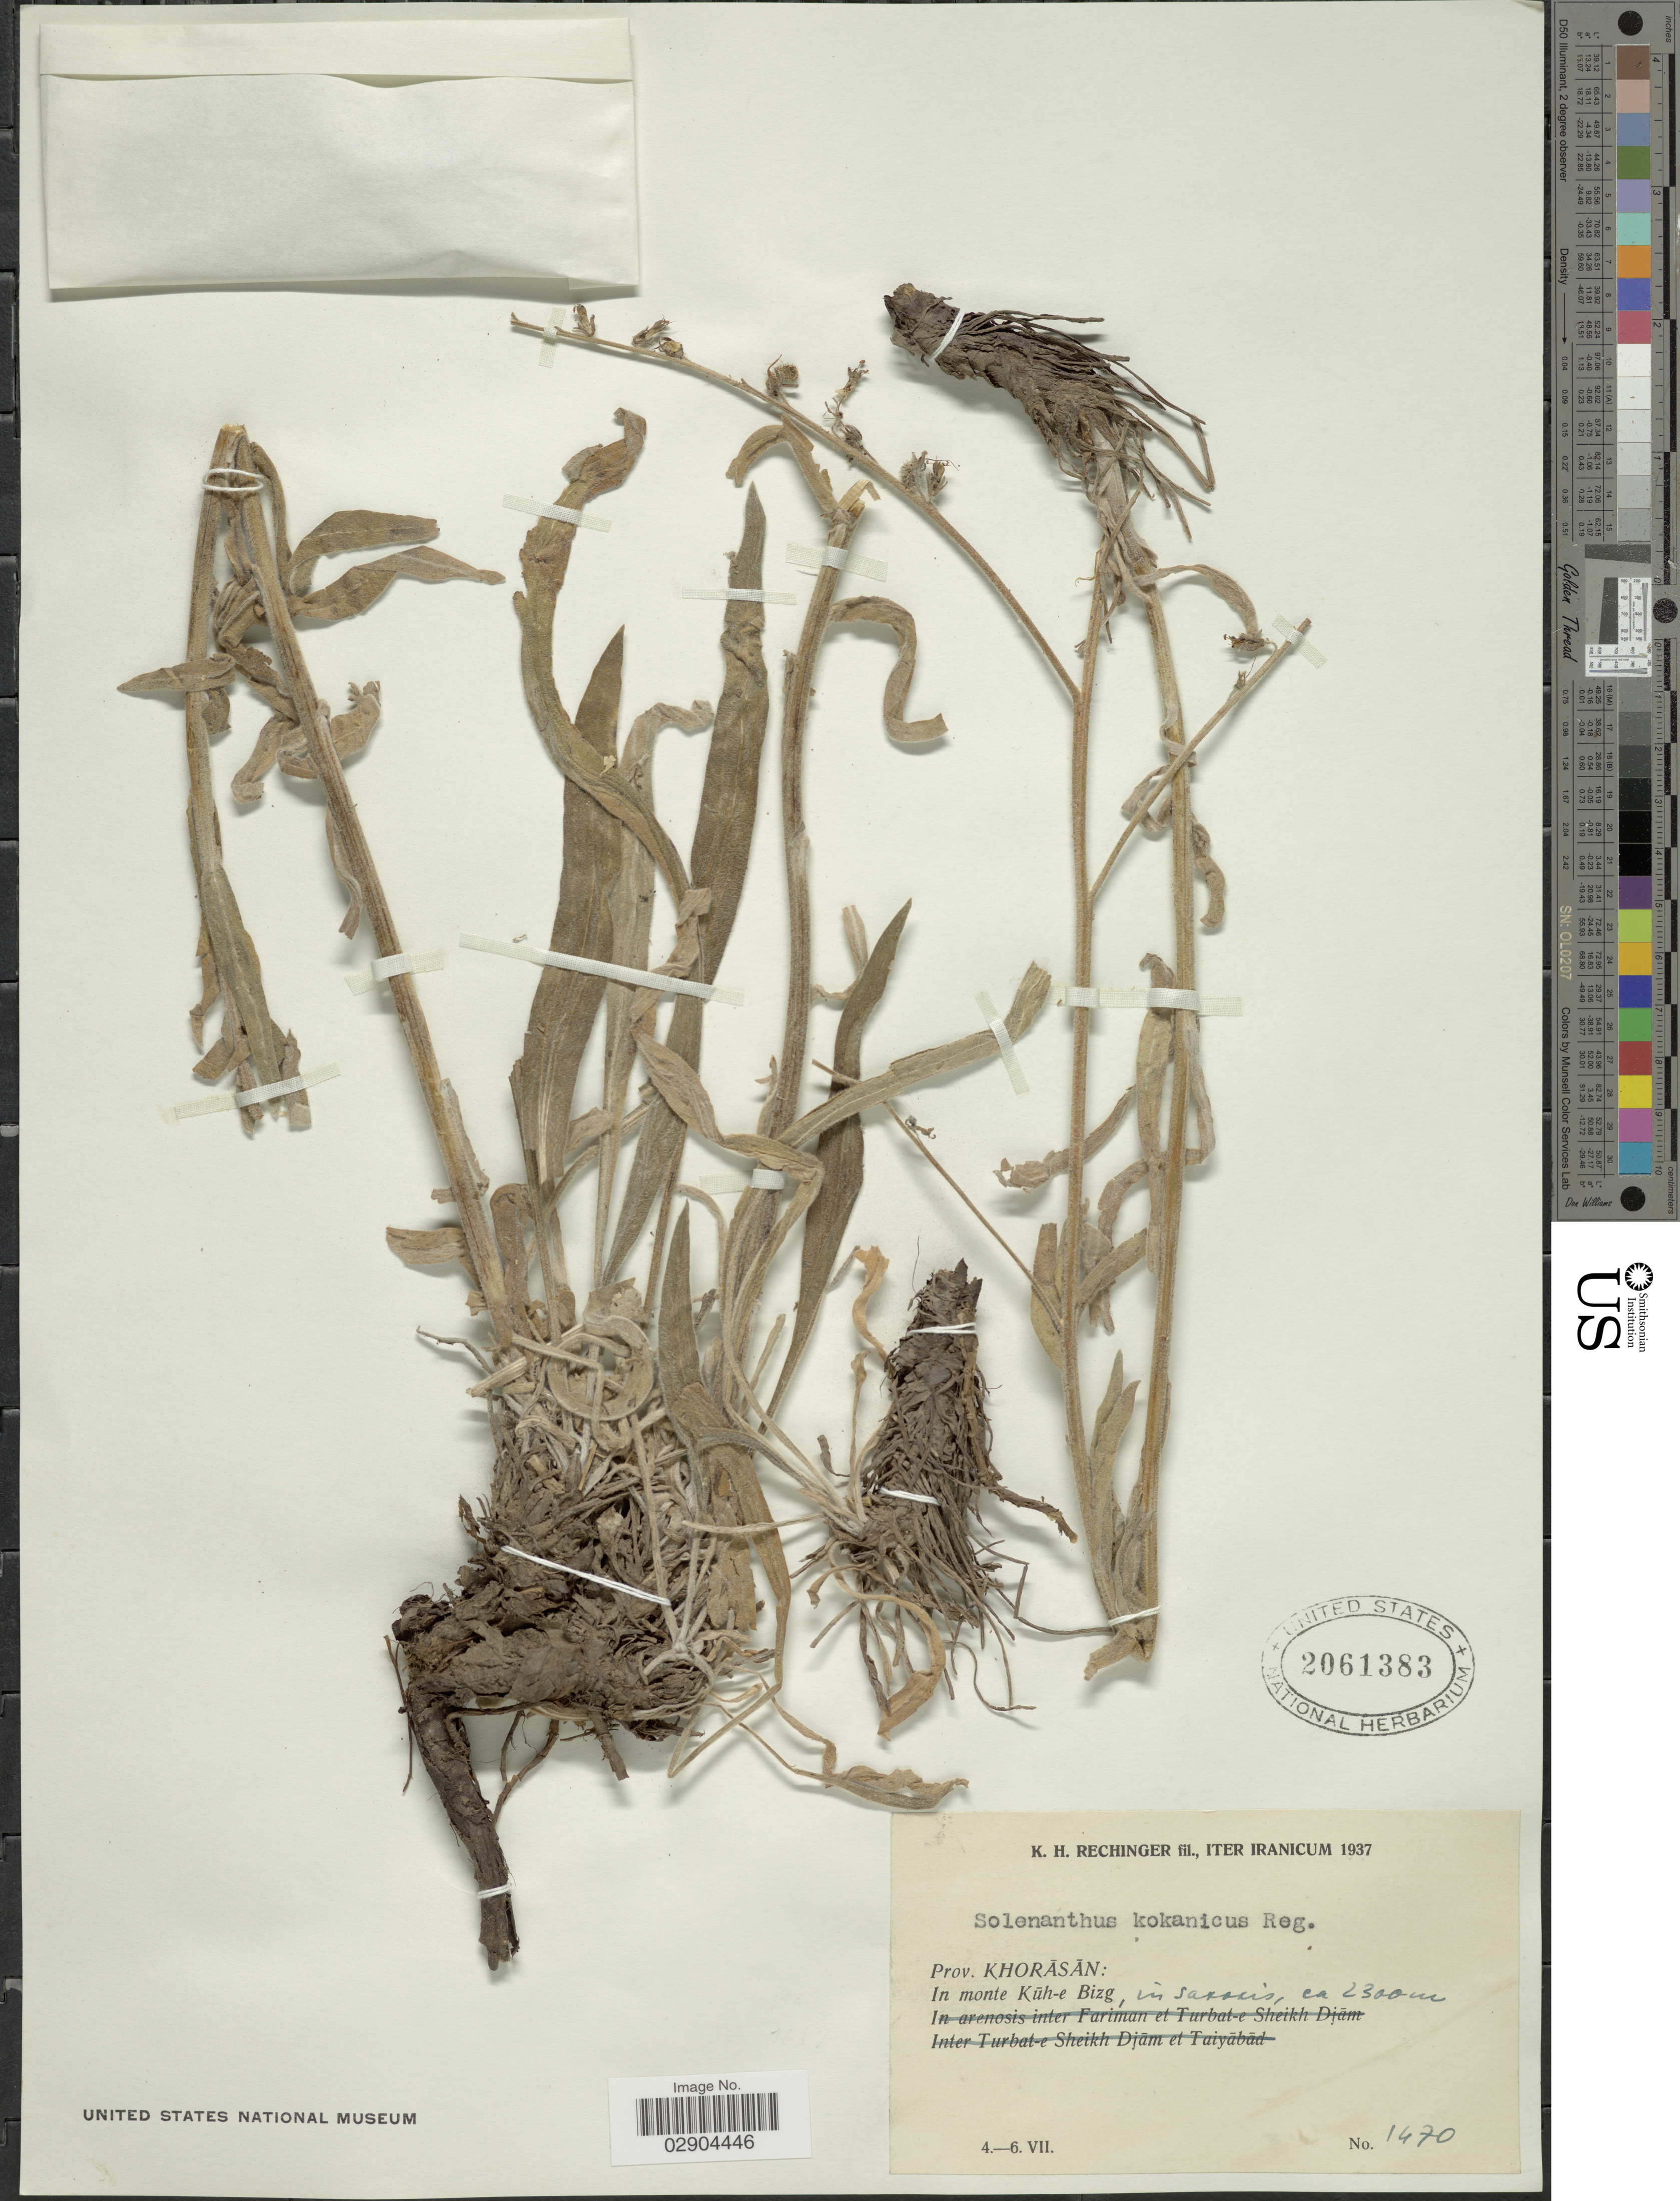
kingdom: Plantae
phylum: Tracheophyta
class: Magnoliopsida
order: Boraginales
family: Boraginaceae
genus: Solenanthus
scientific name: Solenanthus kokanicus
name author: Regel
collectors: K. H. Rechinger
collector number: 1470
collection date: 1937-07-04/1937-07-06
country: Iran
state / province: Khorasan [obsolete]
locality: Prov. Khorásán: In monte Küh-e Bizg.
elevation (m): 2300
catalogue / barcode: US 2061383